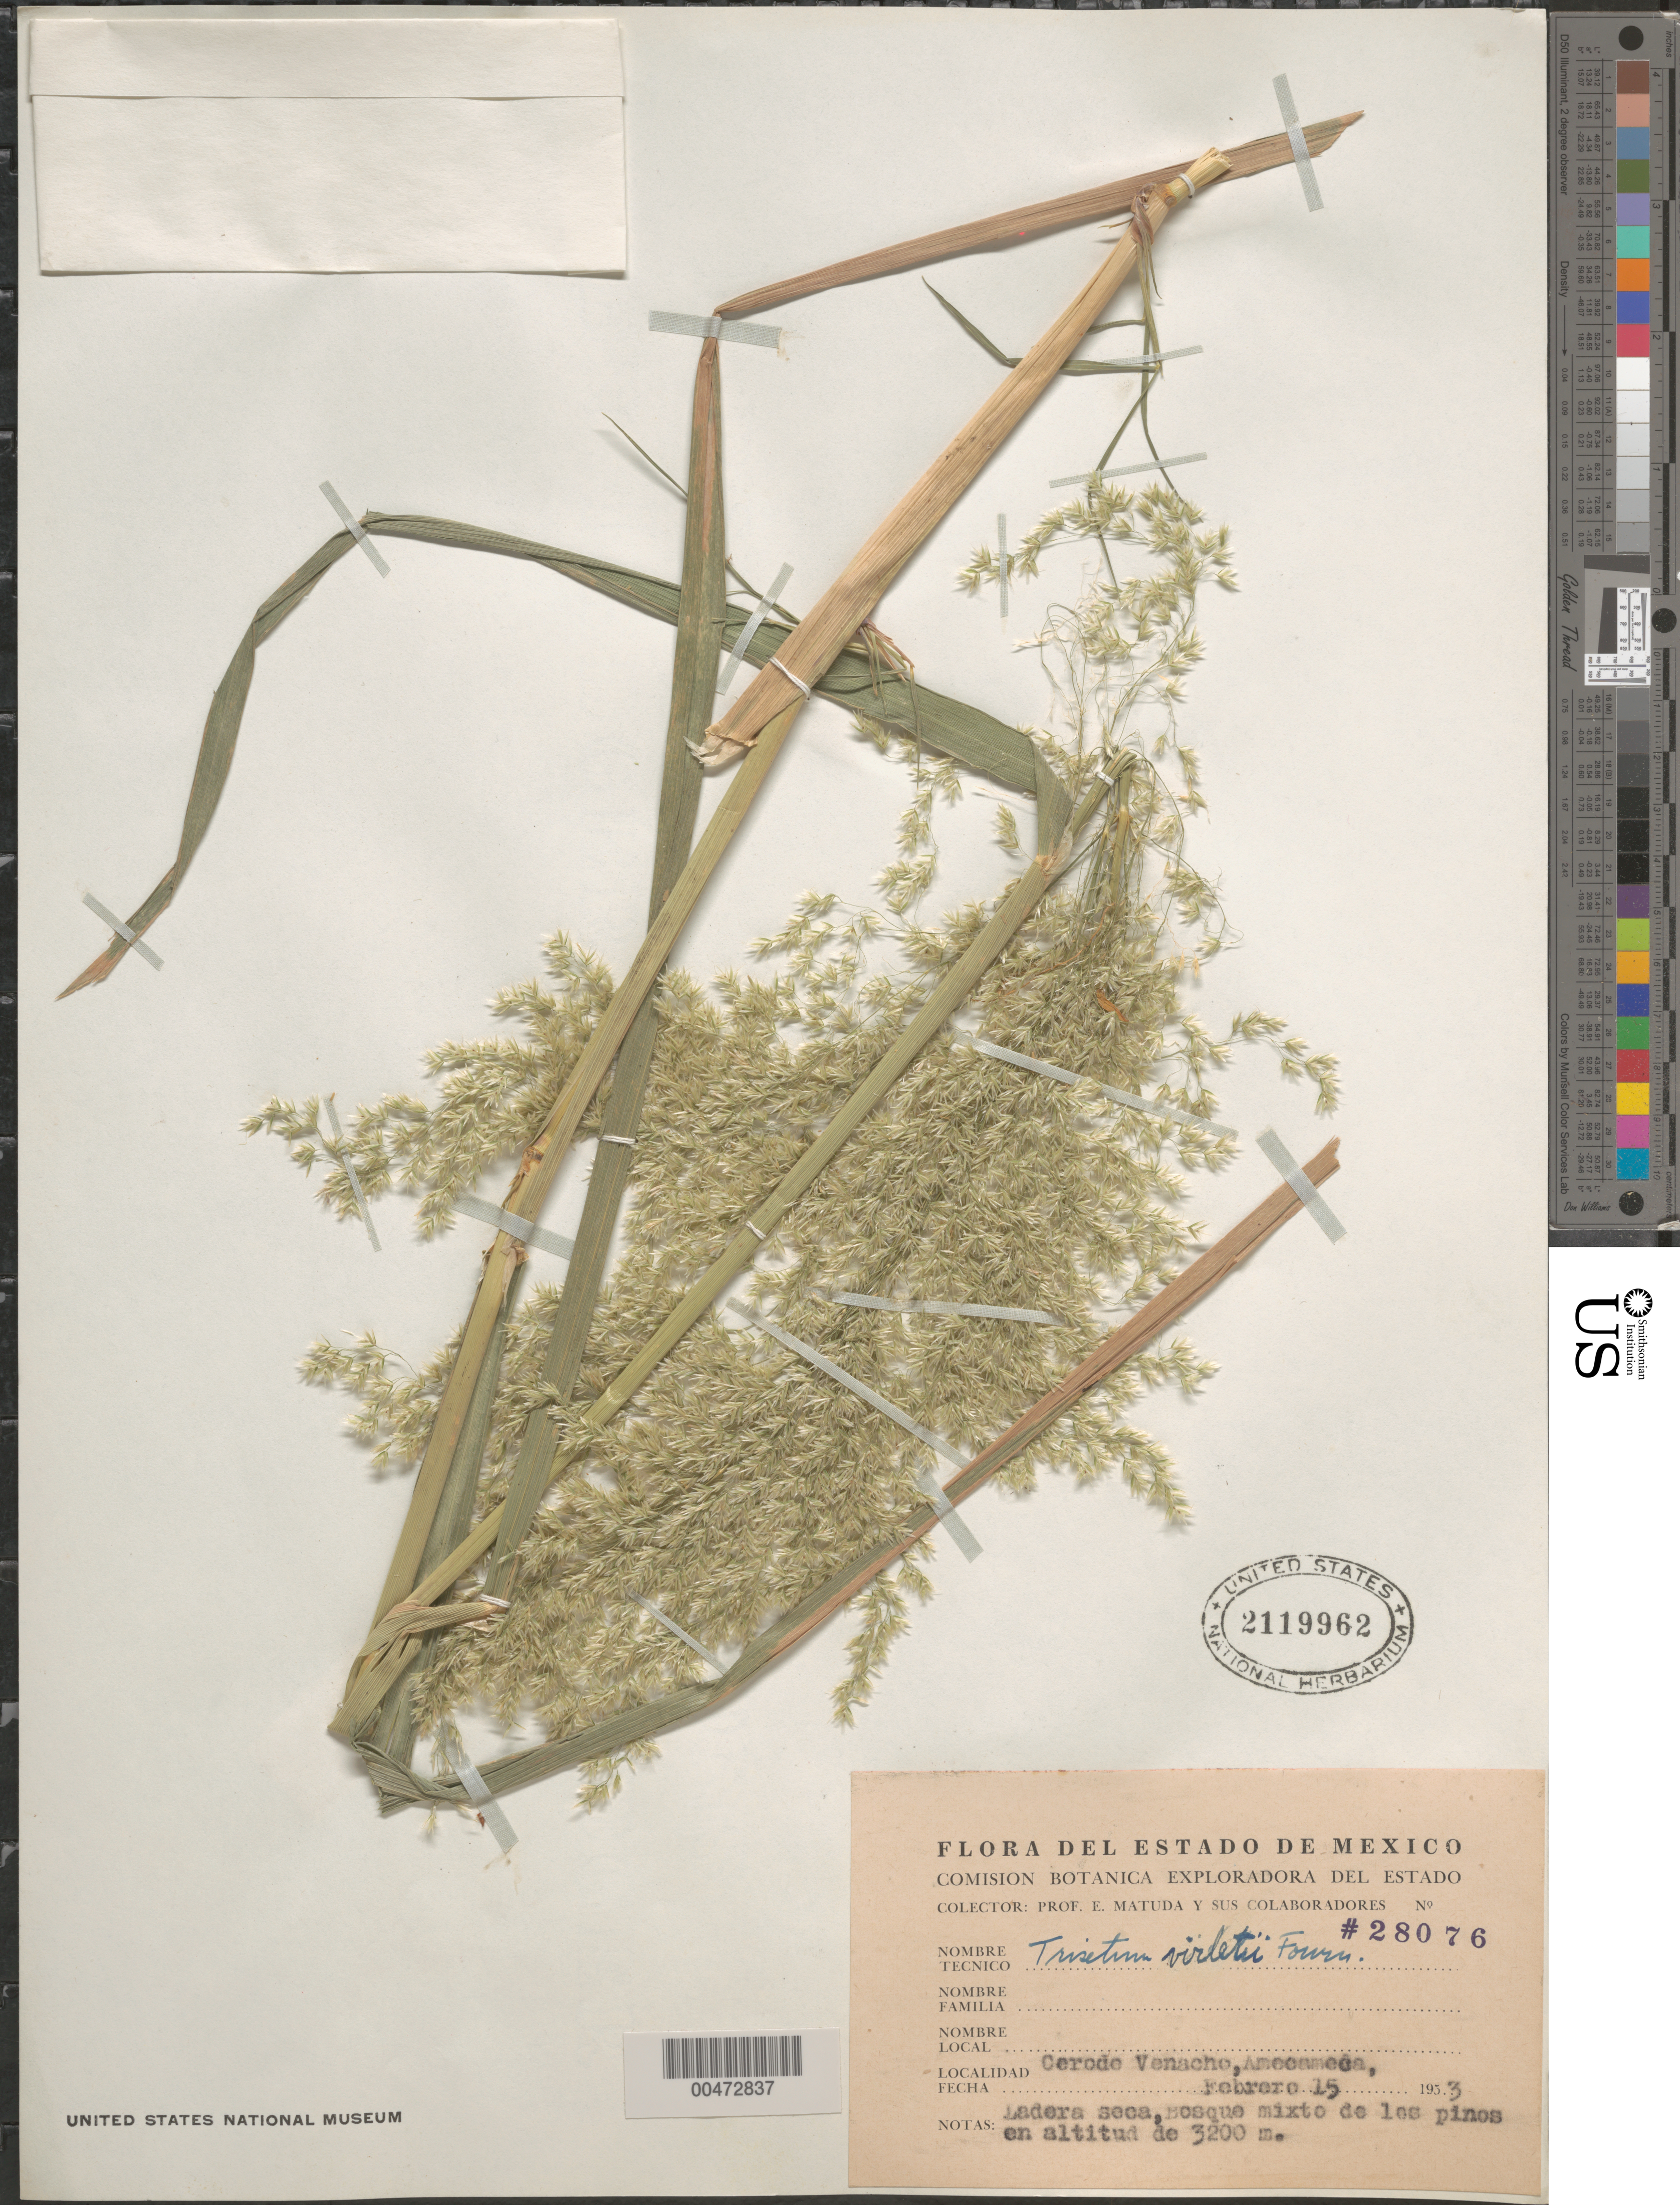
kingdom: Plantae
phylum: Tracheophyta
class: Liliopsida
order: Poales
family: Poaceae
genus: Peyritschia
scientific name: Peyritschia virletii ined.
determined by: Poaceae Reorganization Project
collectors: E. Matuda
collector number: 28076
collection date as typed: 15 Feb 1953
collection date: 1953-02-15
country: Mexico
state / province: México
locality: Cerode Venacho, Amecameca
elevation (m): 3200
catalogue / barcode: US 2119962